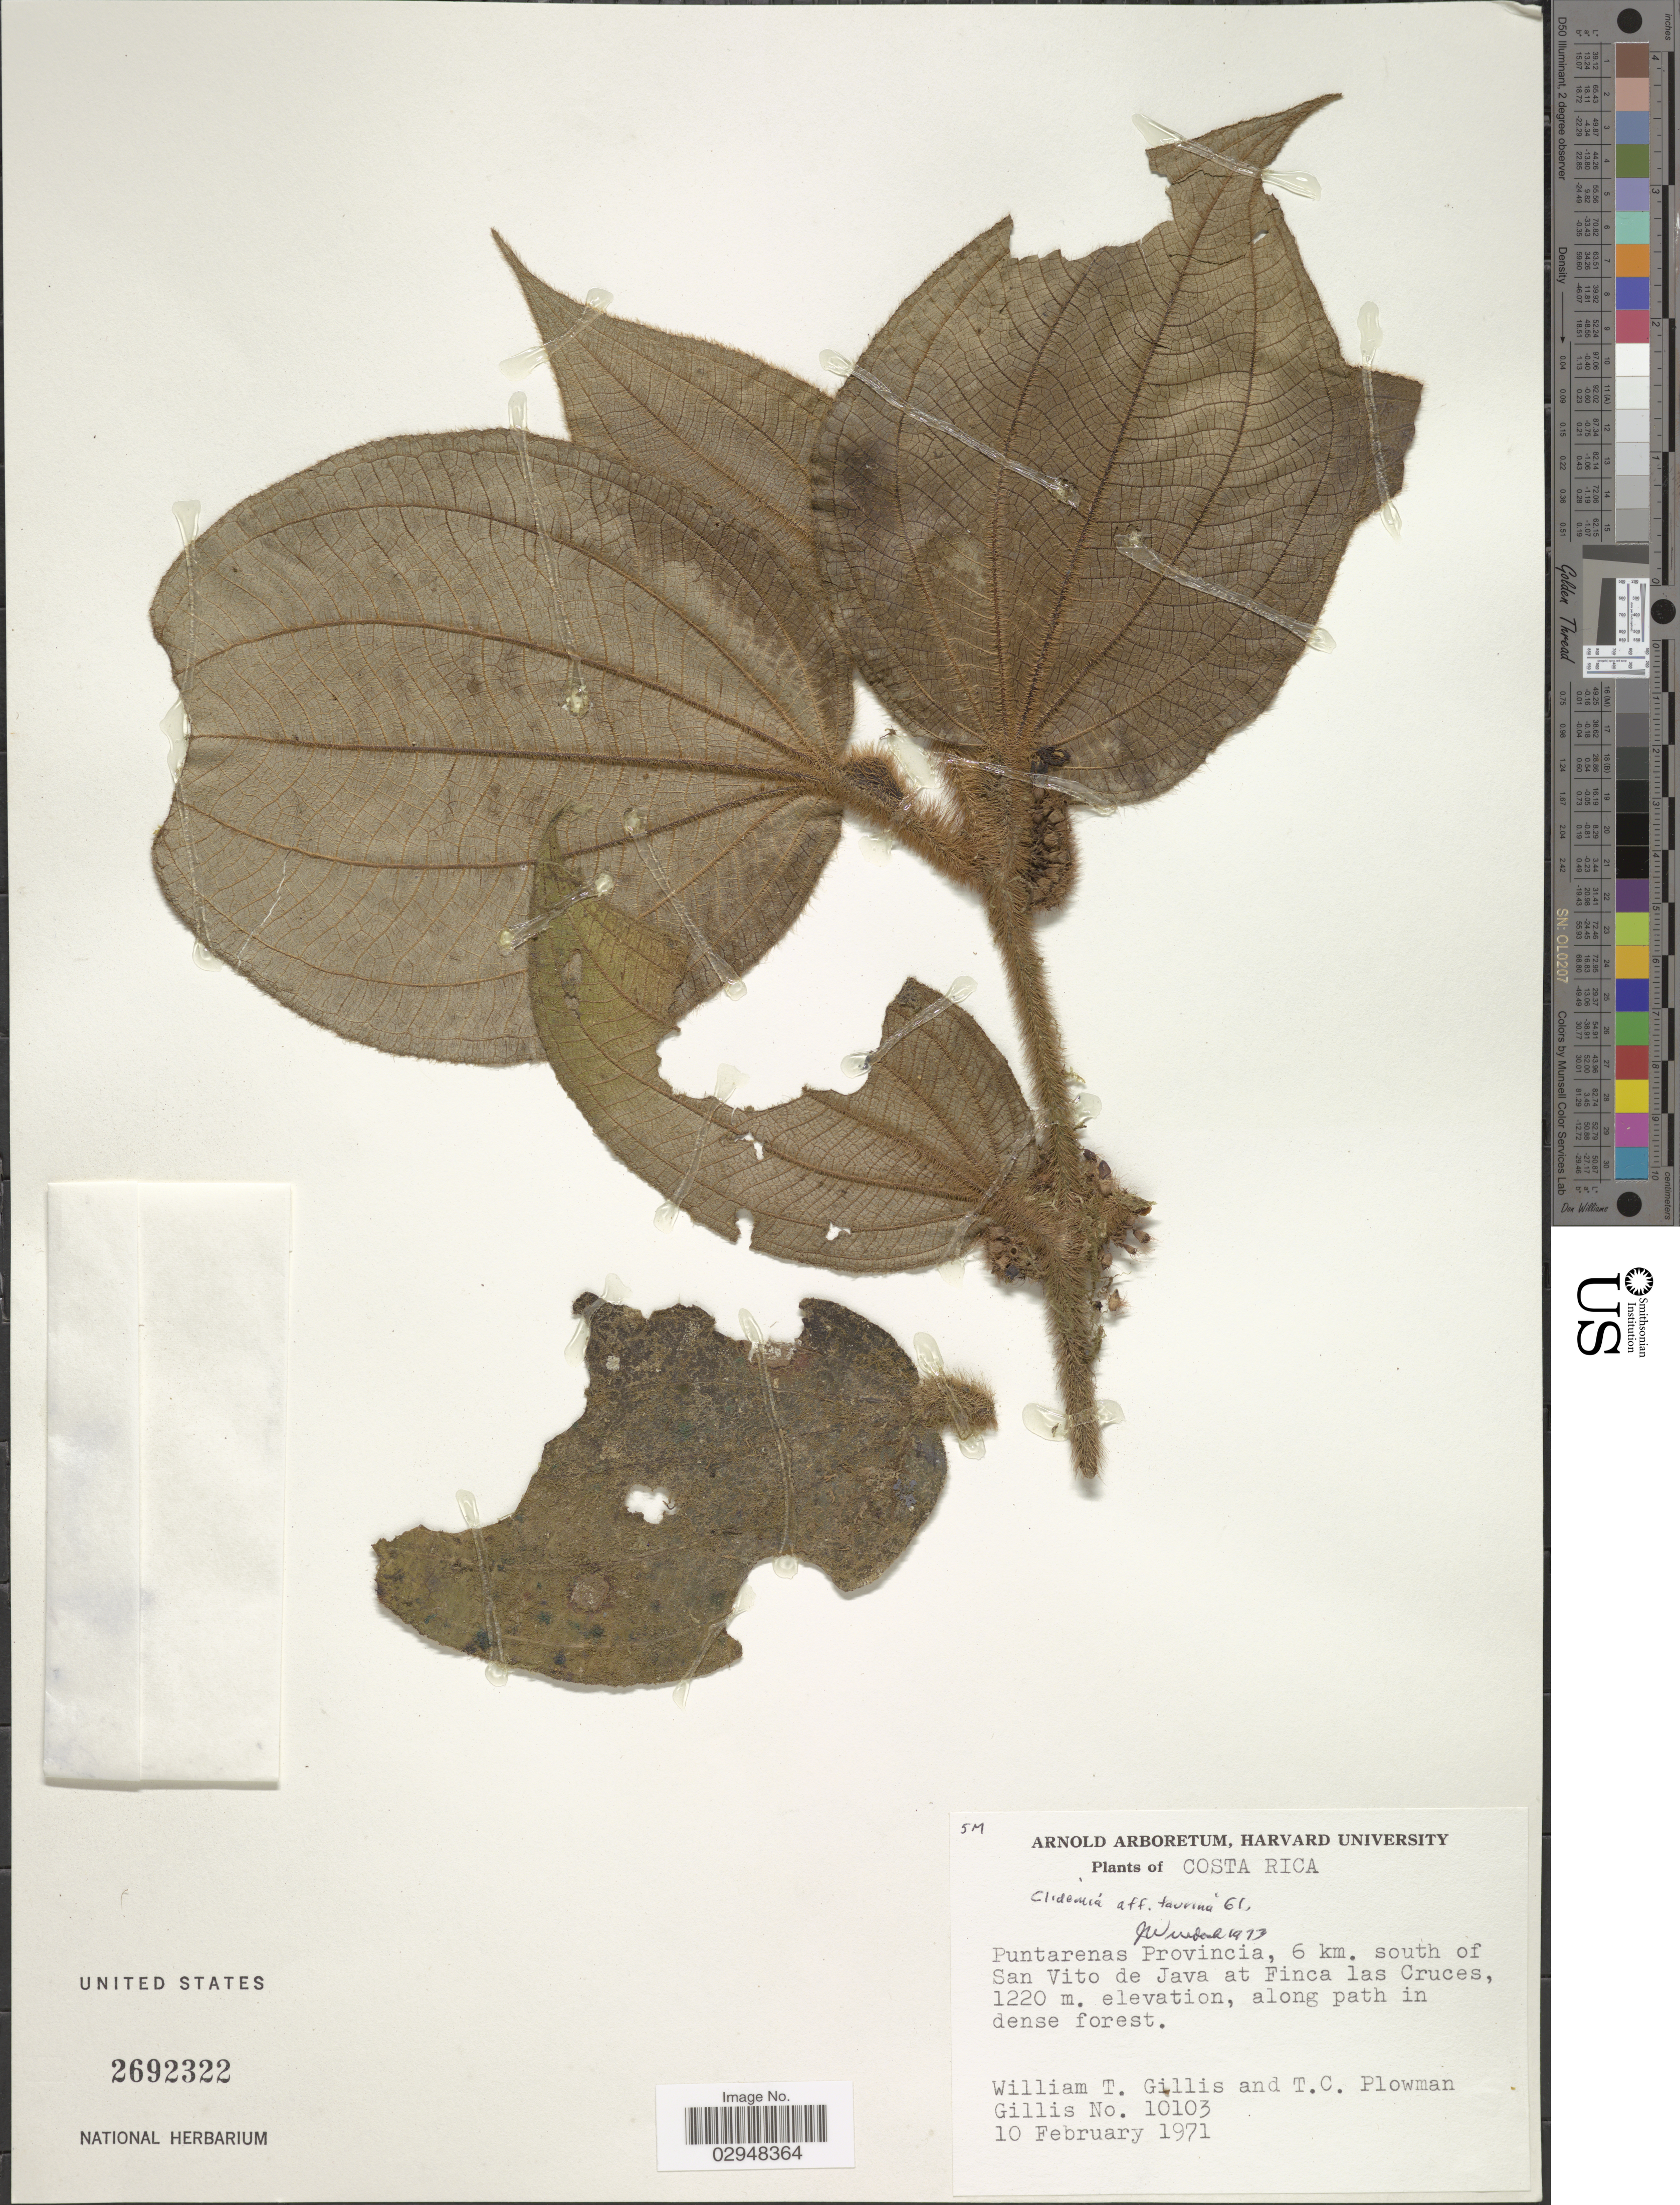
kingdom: Plantae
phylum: Tracheophyta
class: Magnoliopsida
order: Myrtales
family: Melastomataceae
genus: Clidemia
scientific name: Clidemia taurina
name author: Gleason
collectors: W. T. Gillis & T. Plowman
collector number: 10103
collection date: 1971-02-10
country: Costa Rica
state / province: Puntarenas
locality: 6 km. south of San Vito de Java at Finca las Cruces.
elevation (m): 1220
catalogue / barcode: US 2692322